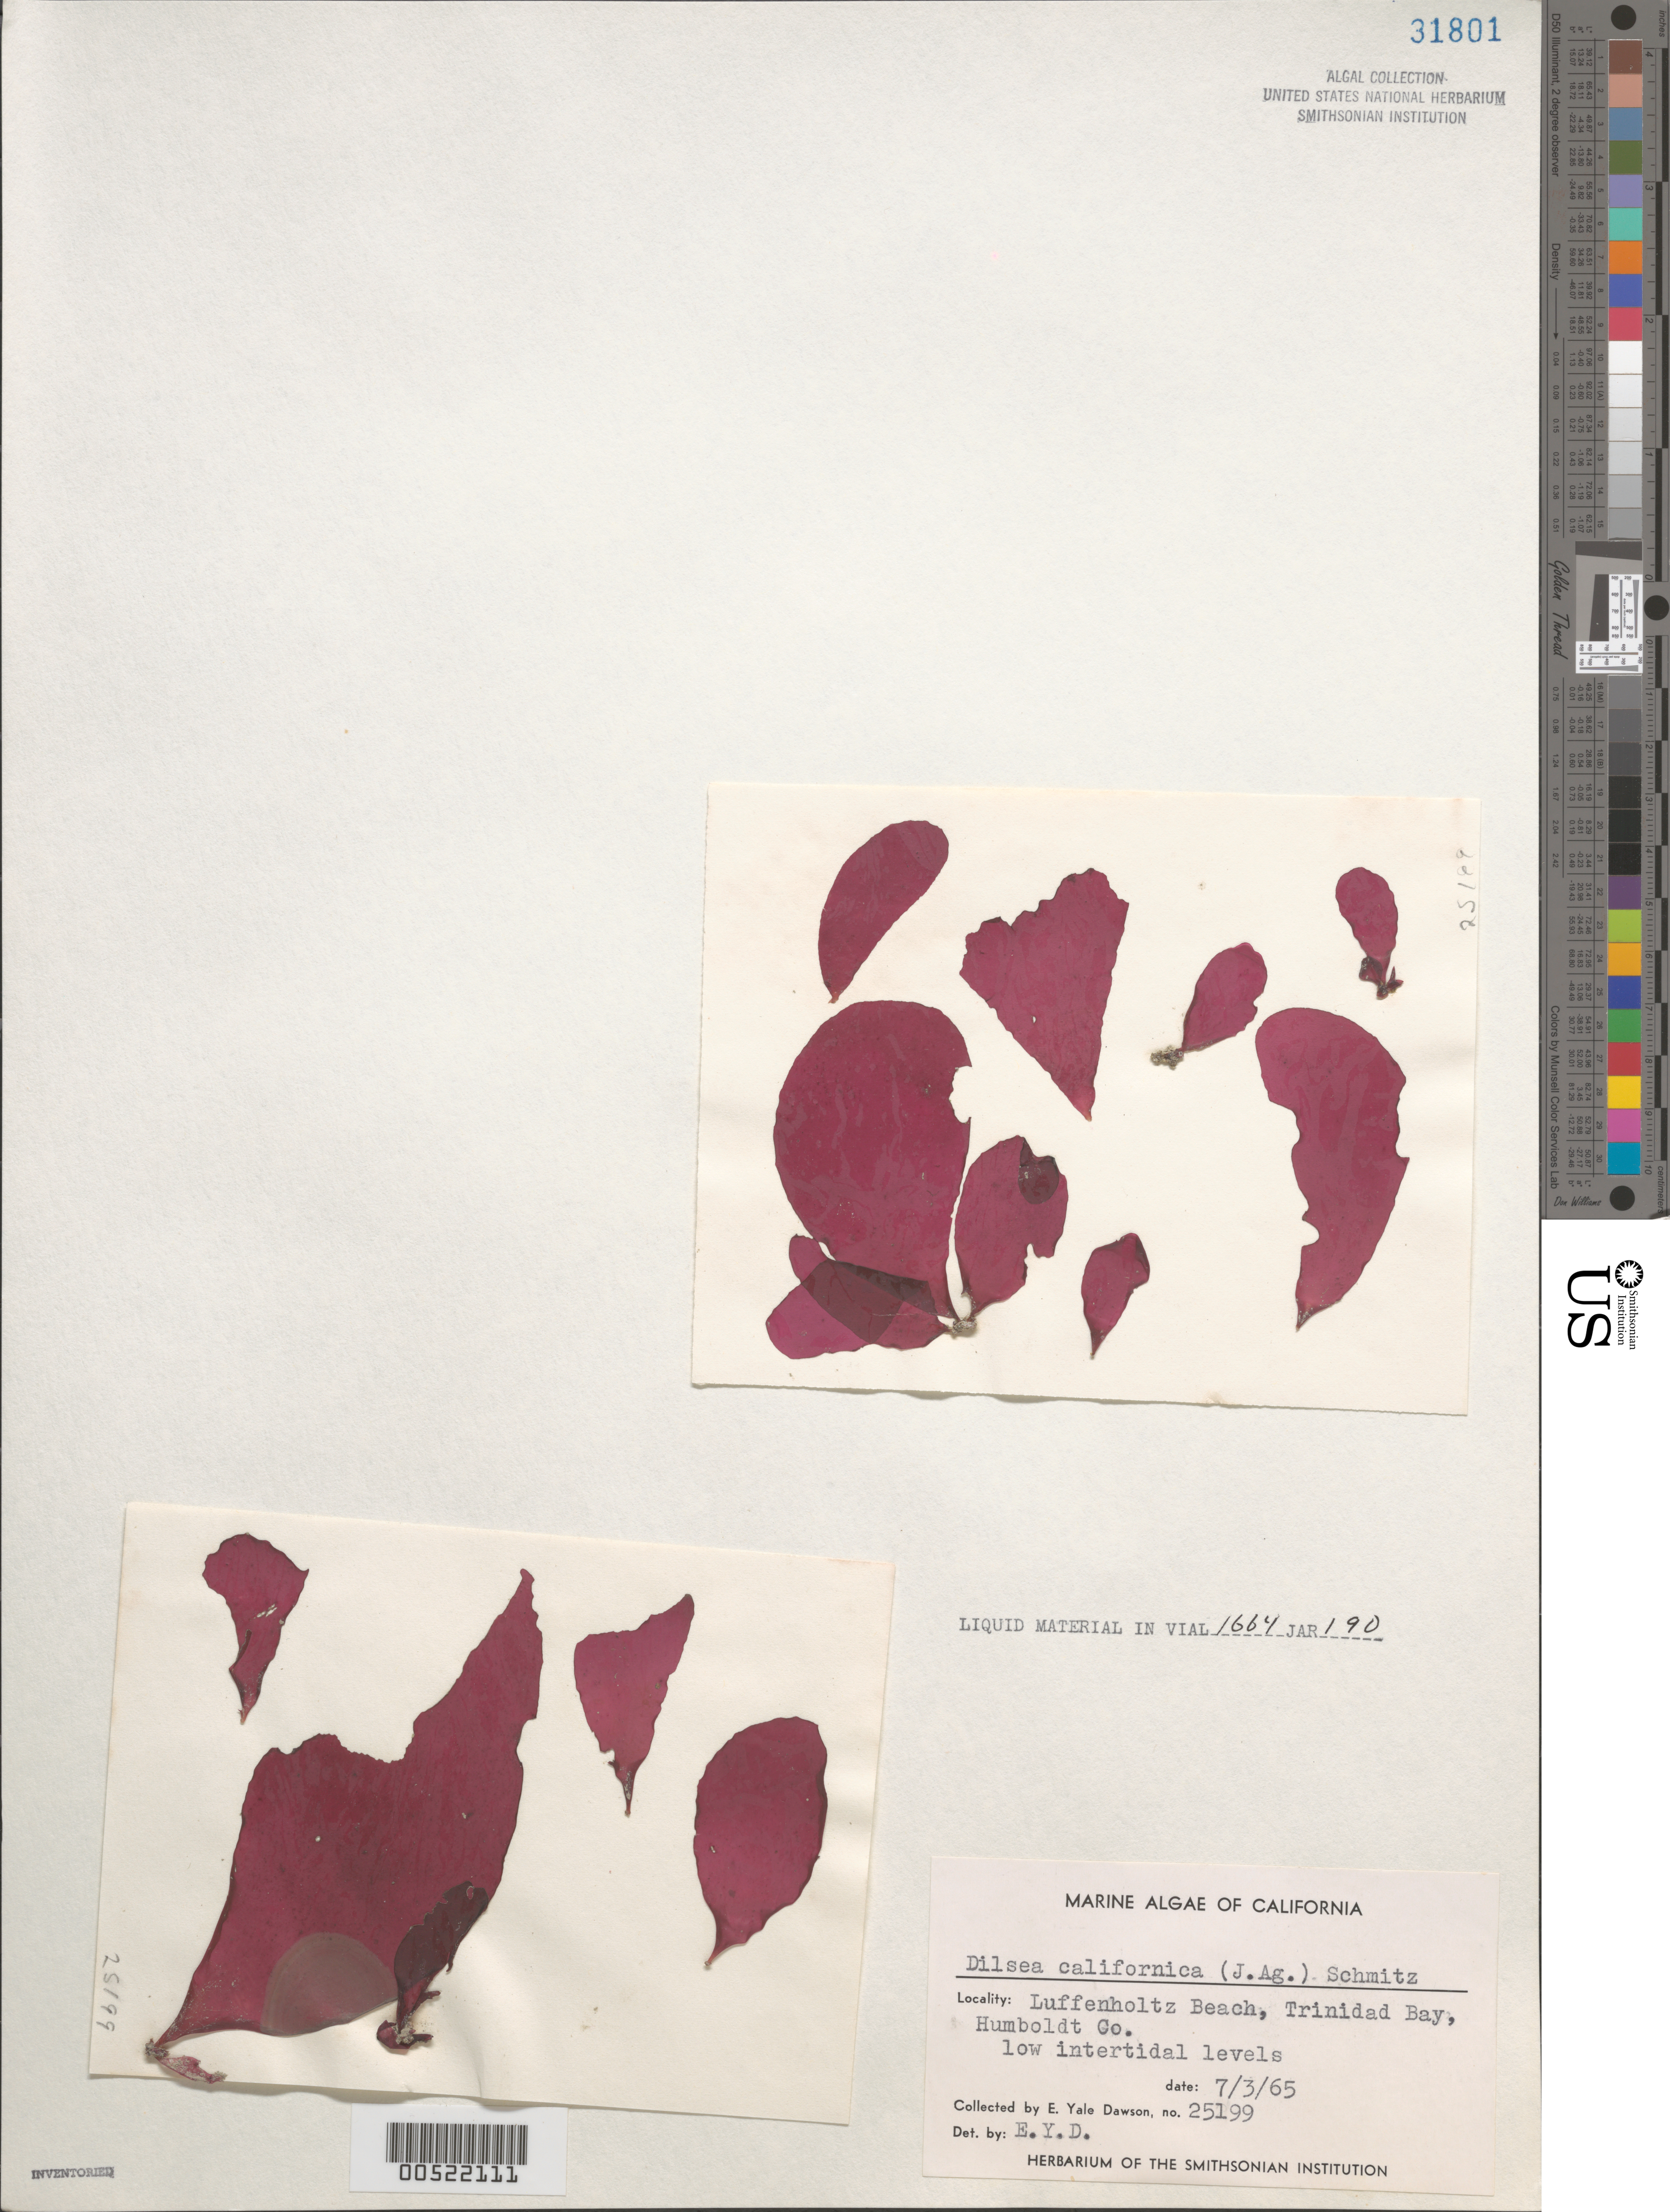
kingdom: Plantae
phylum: Rhodophyta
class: Florideophyceae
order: Gigartinales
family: Dumontiaceae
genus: Dilsea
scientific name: Dilsea californica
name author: (J. Agardh) Kuntze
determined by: Dawson, E. Y.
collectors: E. Y. Dawson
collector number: EYD 25199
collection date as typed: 03 Jul 1965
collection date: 1965-07-03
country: United States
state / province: California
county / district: Humboldt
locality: Luffenholtz Beach, Trinidad Bay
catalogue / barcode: US 31801